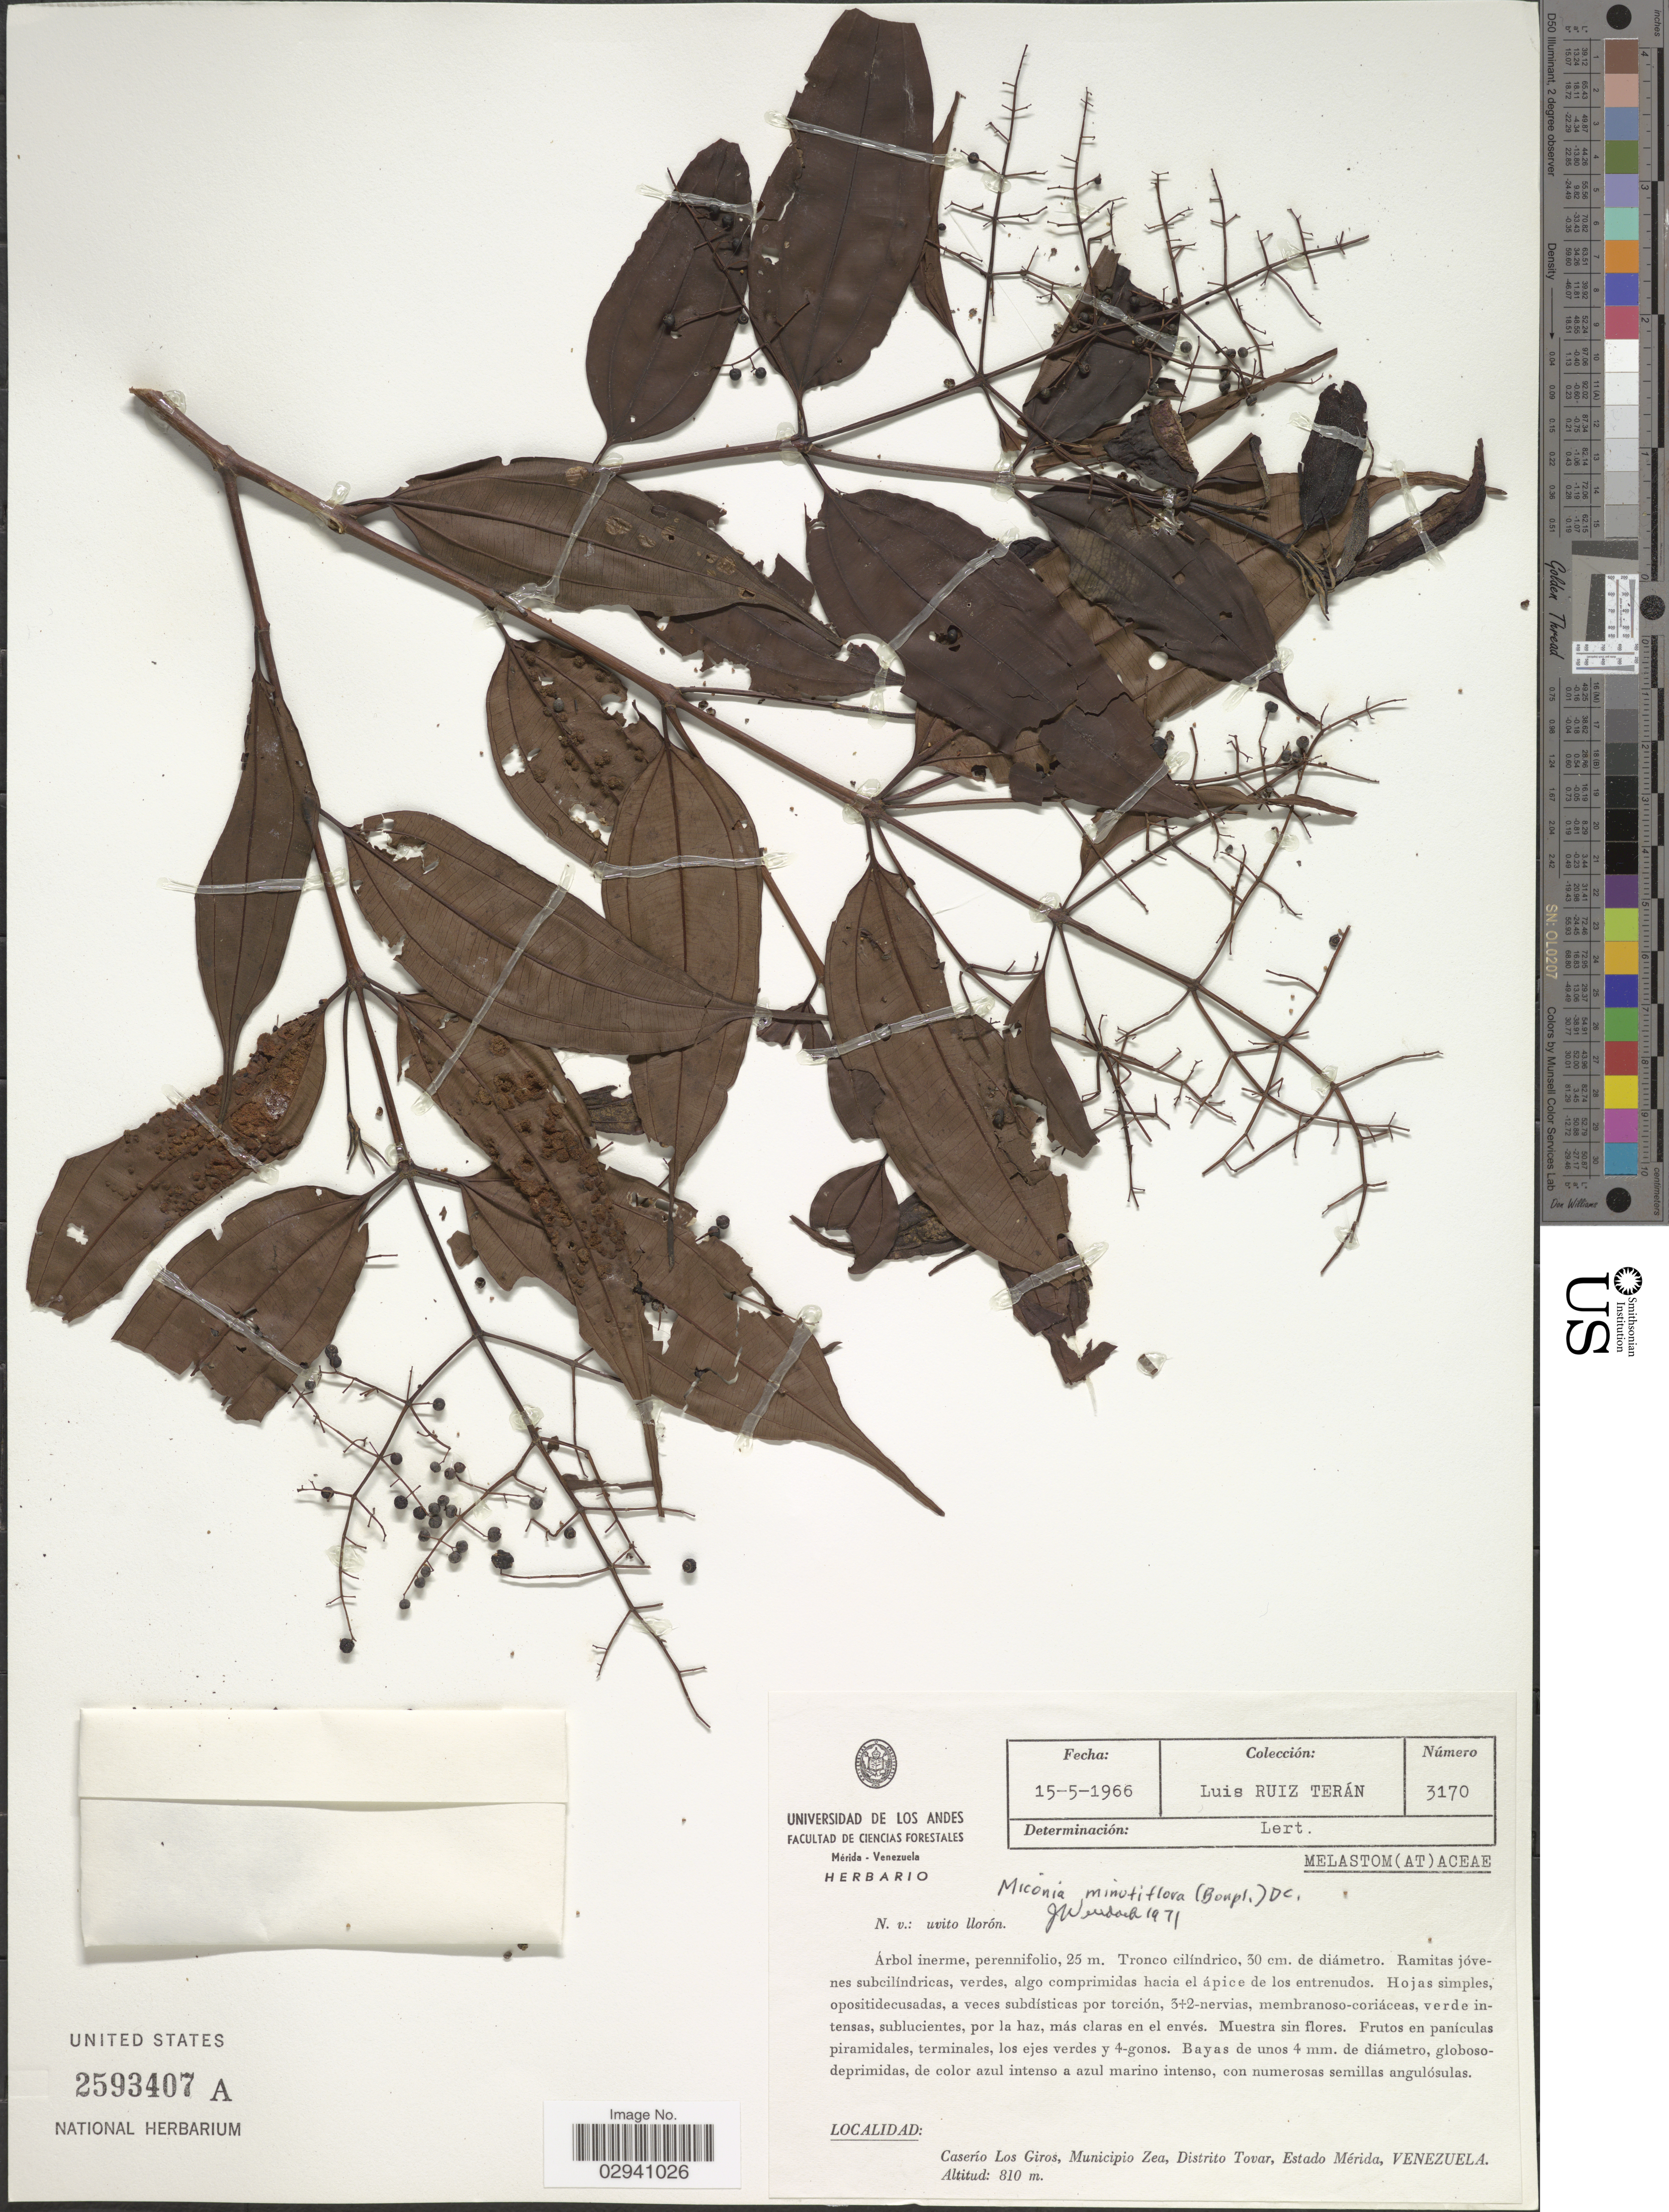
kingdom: Plantae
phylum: Tracheophyta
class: Magnoliopsida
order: Myrtales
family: Melastomataceae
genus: Miconia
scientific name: Miconia minutiflora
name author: (Bonpl.) DC.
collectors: L. Teran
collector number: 3170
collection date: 1966-05-15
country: Venezuela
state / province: Mérida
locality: Caserío Los Giros, MUnicipio Zea, Distrito Tovar, Estado Mérida.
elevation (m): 810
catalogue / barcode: US 2593407A